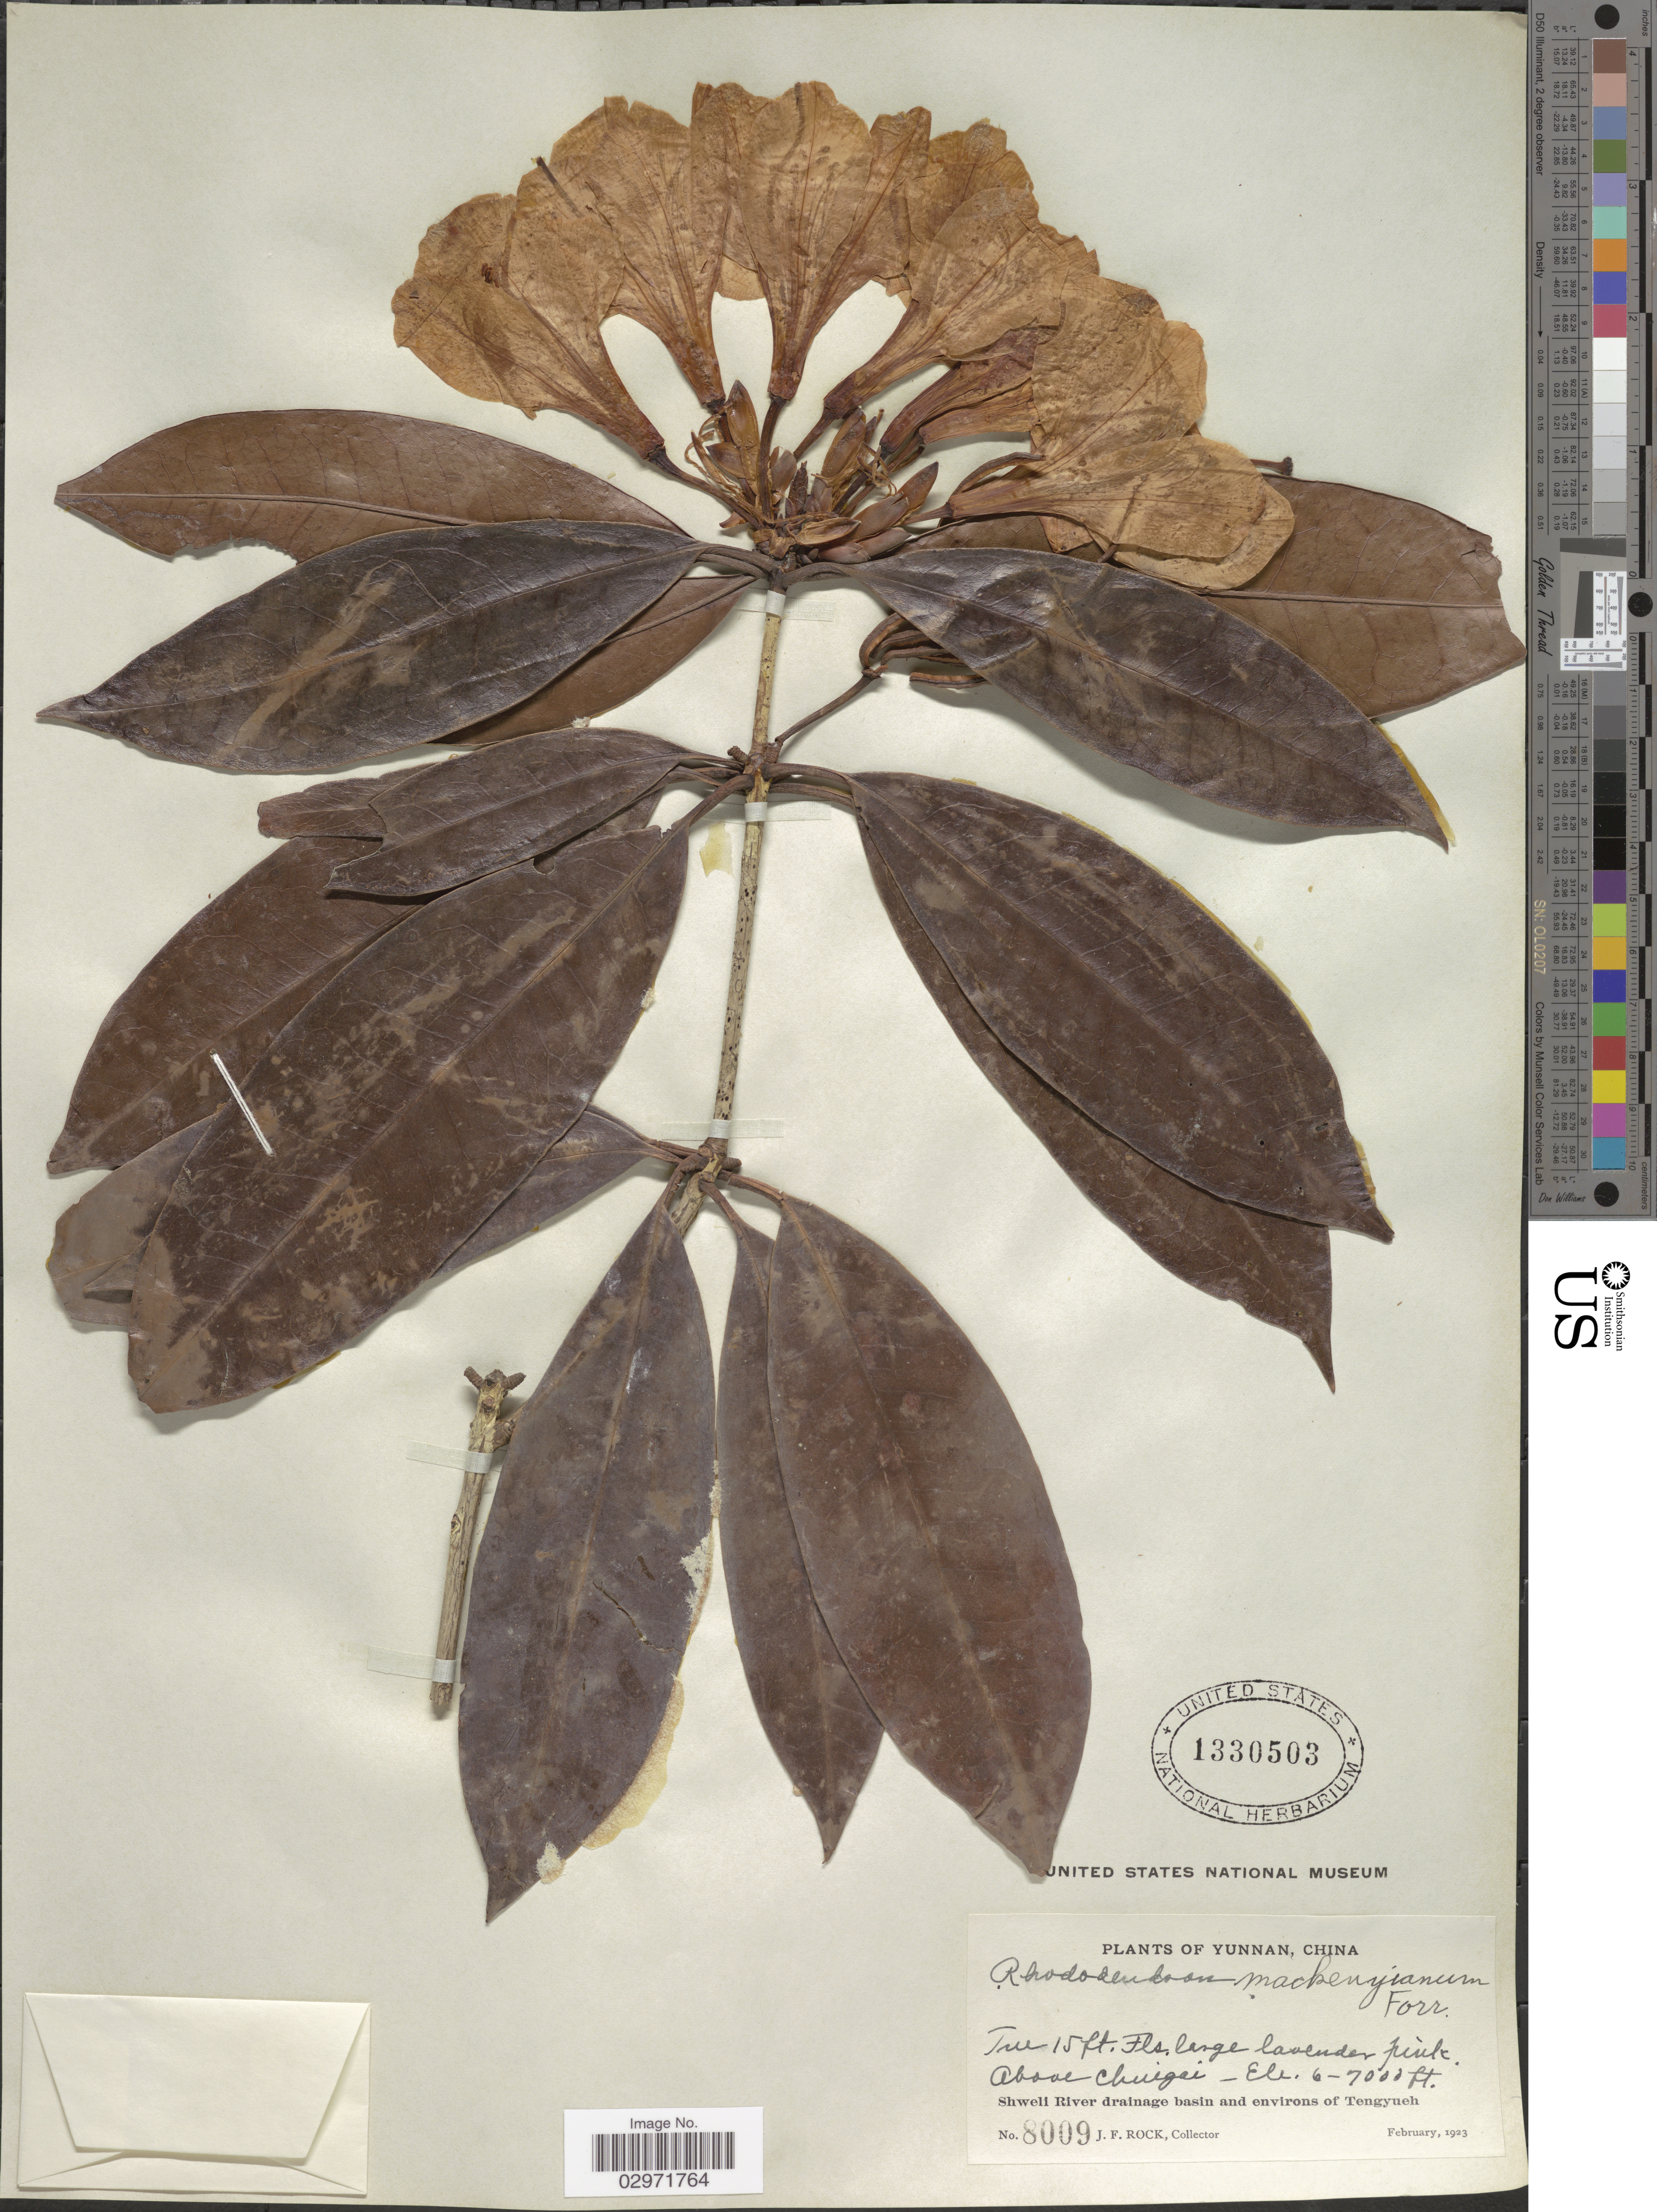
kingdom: Plantae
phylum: Tracheophyta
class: Magnoliopsida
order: Ericales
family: Ericaceae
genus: Rhododendron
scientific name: Rhododendron mackenzianum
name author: Forrest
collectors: J. Rock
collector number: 8009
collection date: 1923-02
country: China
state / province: Yunnan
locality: Above Chuigai. Shweli River drainage basin and environs of Tengyueh.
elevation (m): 1829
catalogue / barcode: US 1330503